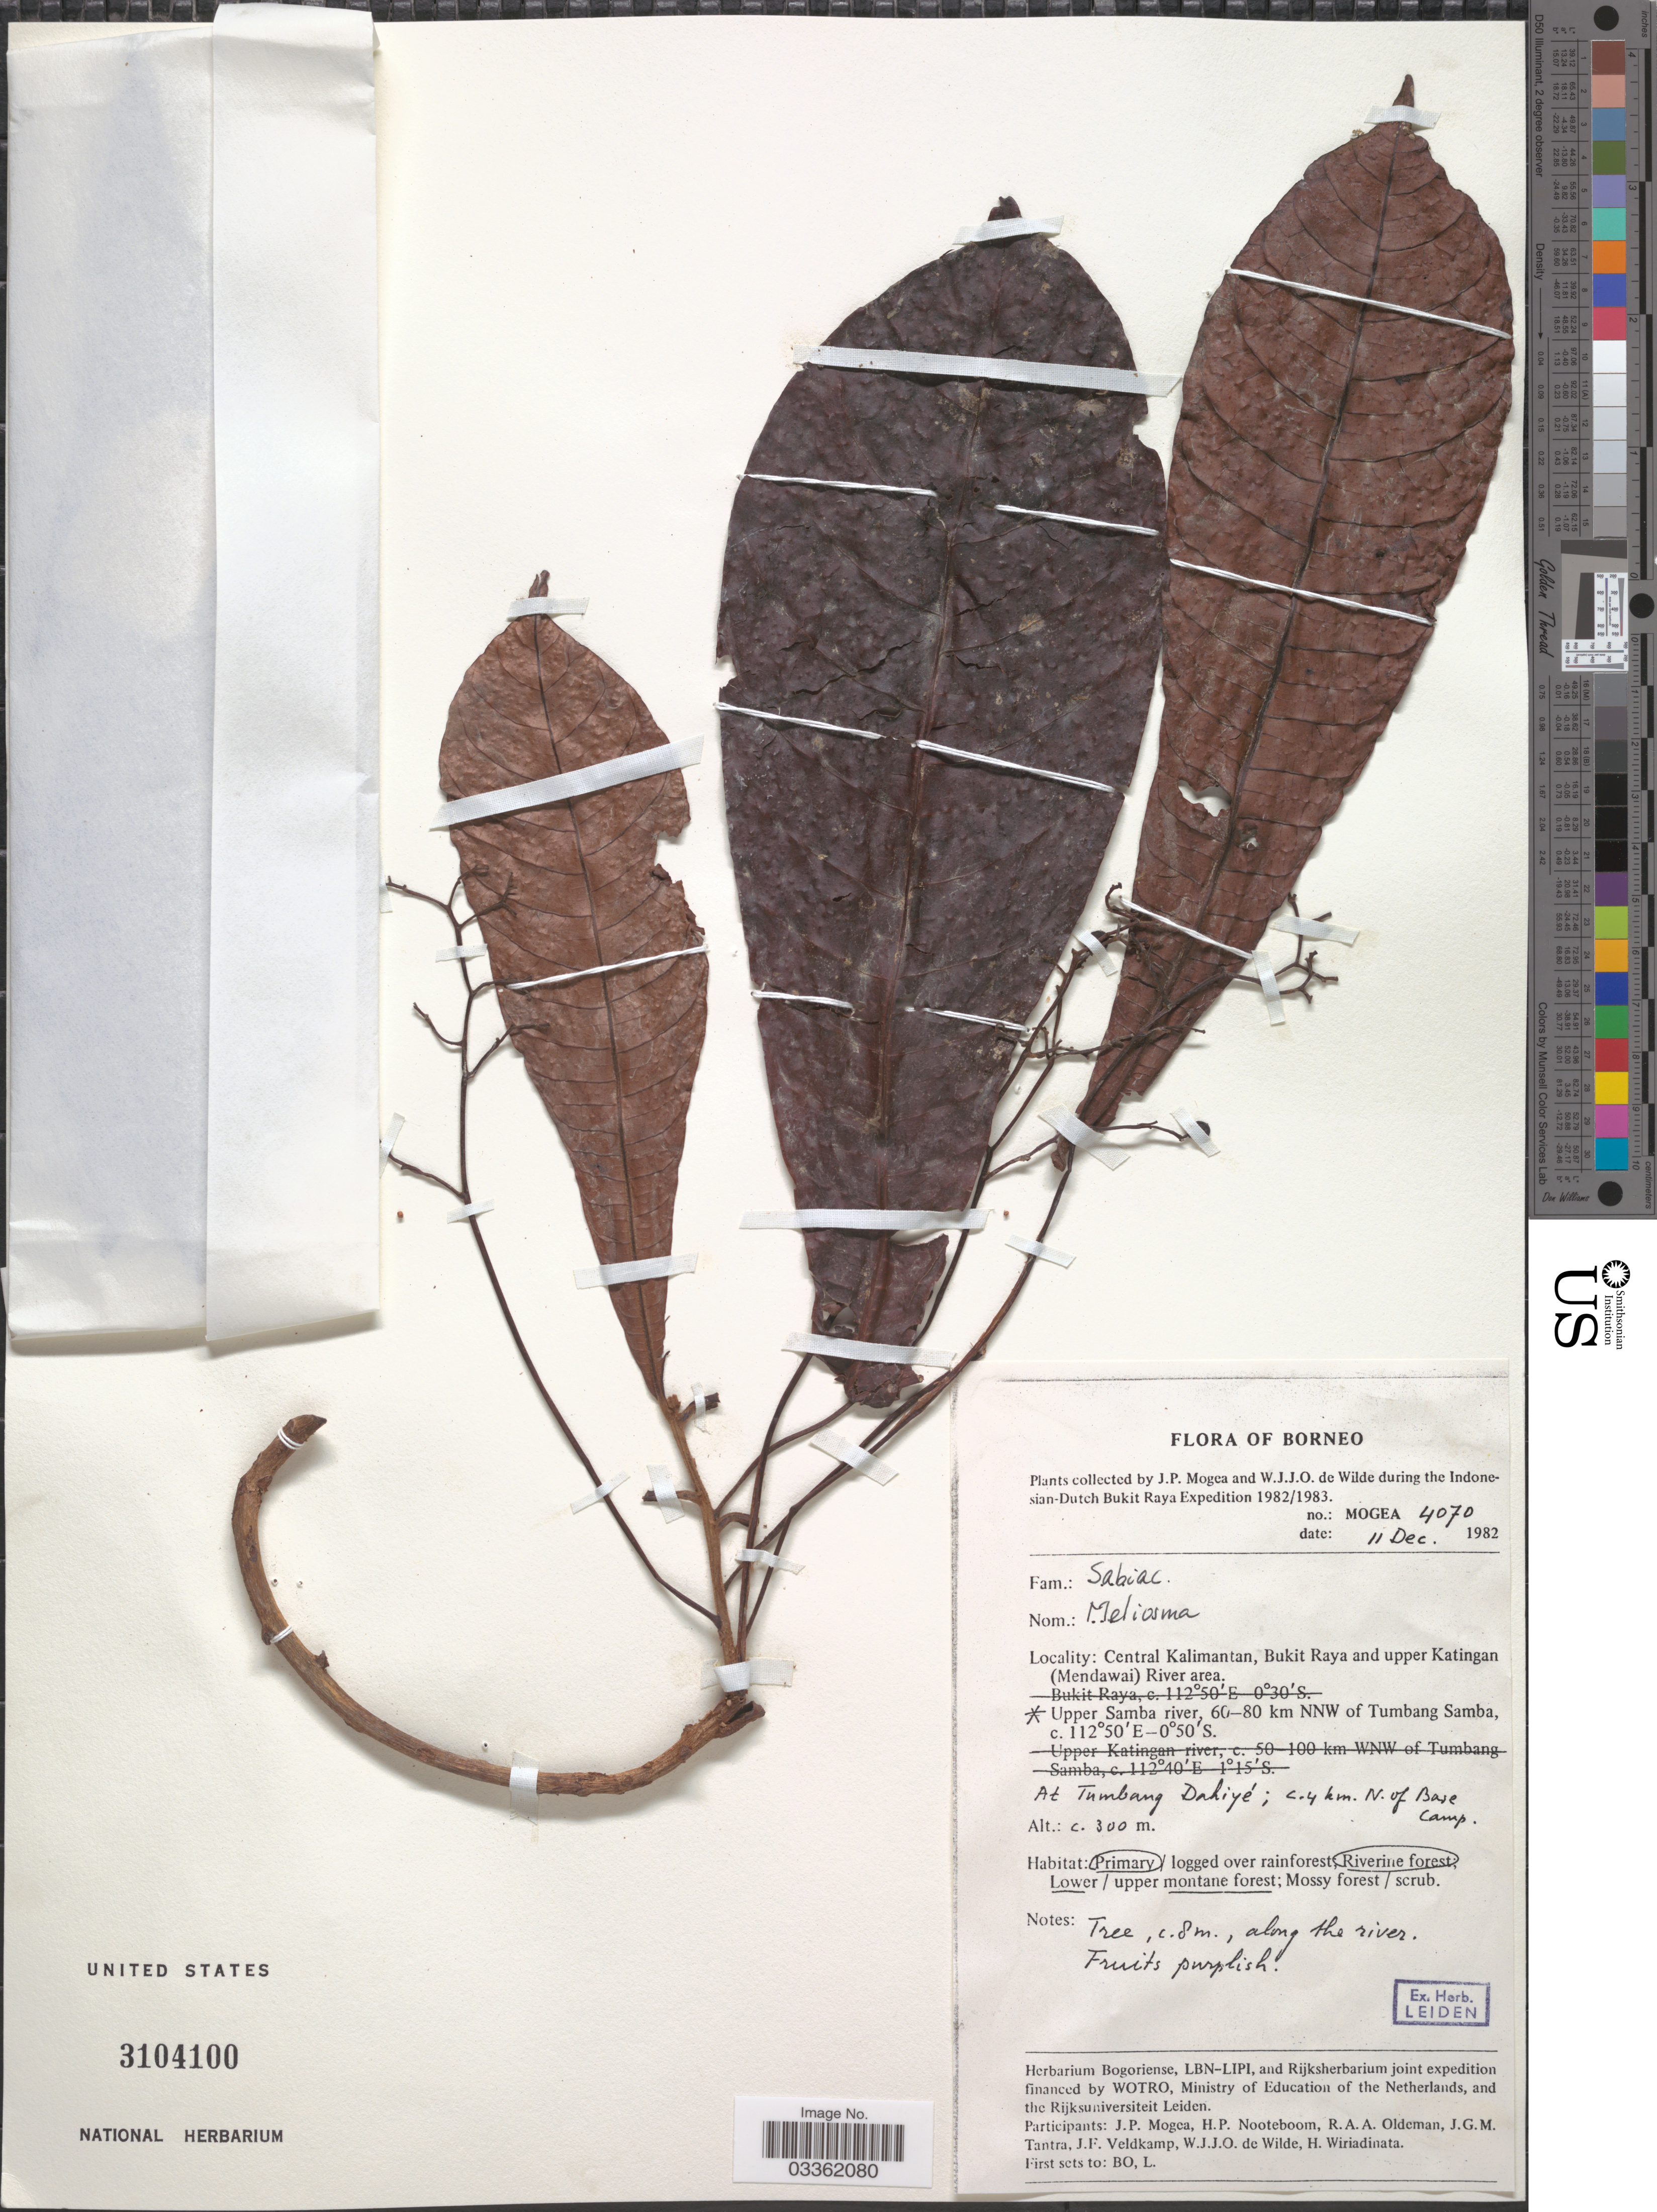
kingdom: Plantae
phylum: Tracheophyta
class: Magnoliopsida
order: Proteales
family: Sabiaceae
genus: Meliosma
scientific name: Meliosma sp.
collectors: J. Mogea & W. J. de Wilde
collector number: MOGEA4070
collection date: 1982-12-11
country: Indonesia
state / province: Kalimantan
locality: Borneo. Central Kalimantan, Bukit Raya and upper Katingan (Mendawai) River area. Upper Samba river, 60-80 km NNW of Tumbang Samba. At Tumbang Dahiyé; c. 4 km. N. of Base Camp.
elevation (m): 300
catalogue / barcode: US 3104100